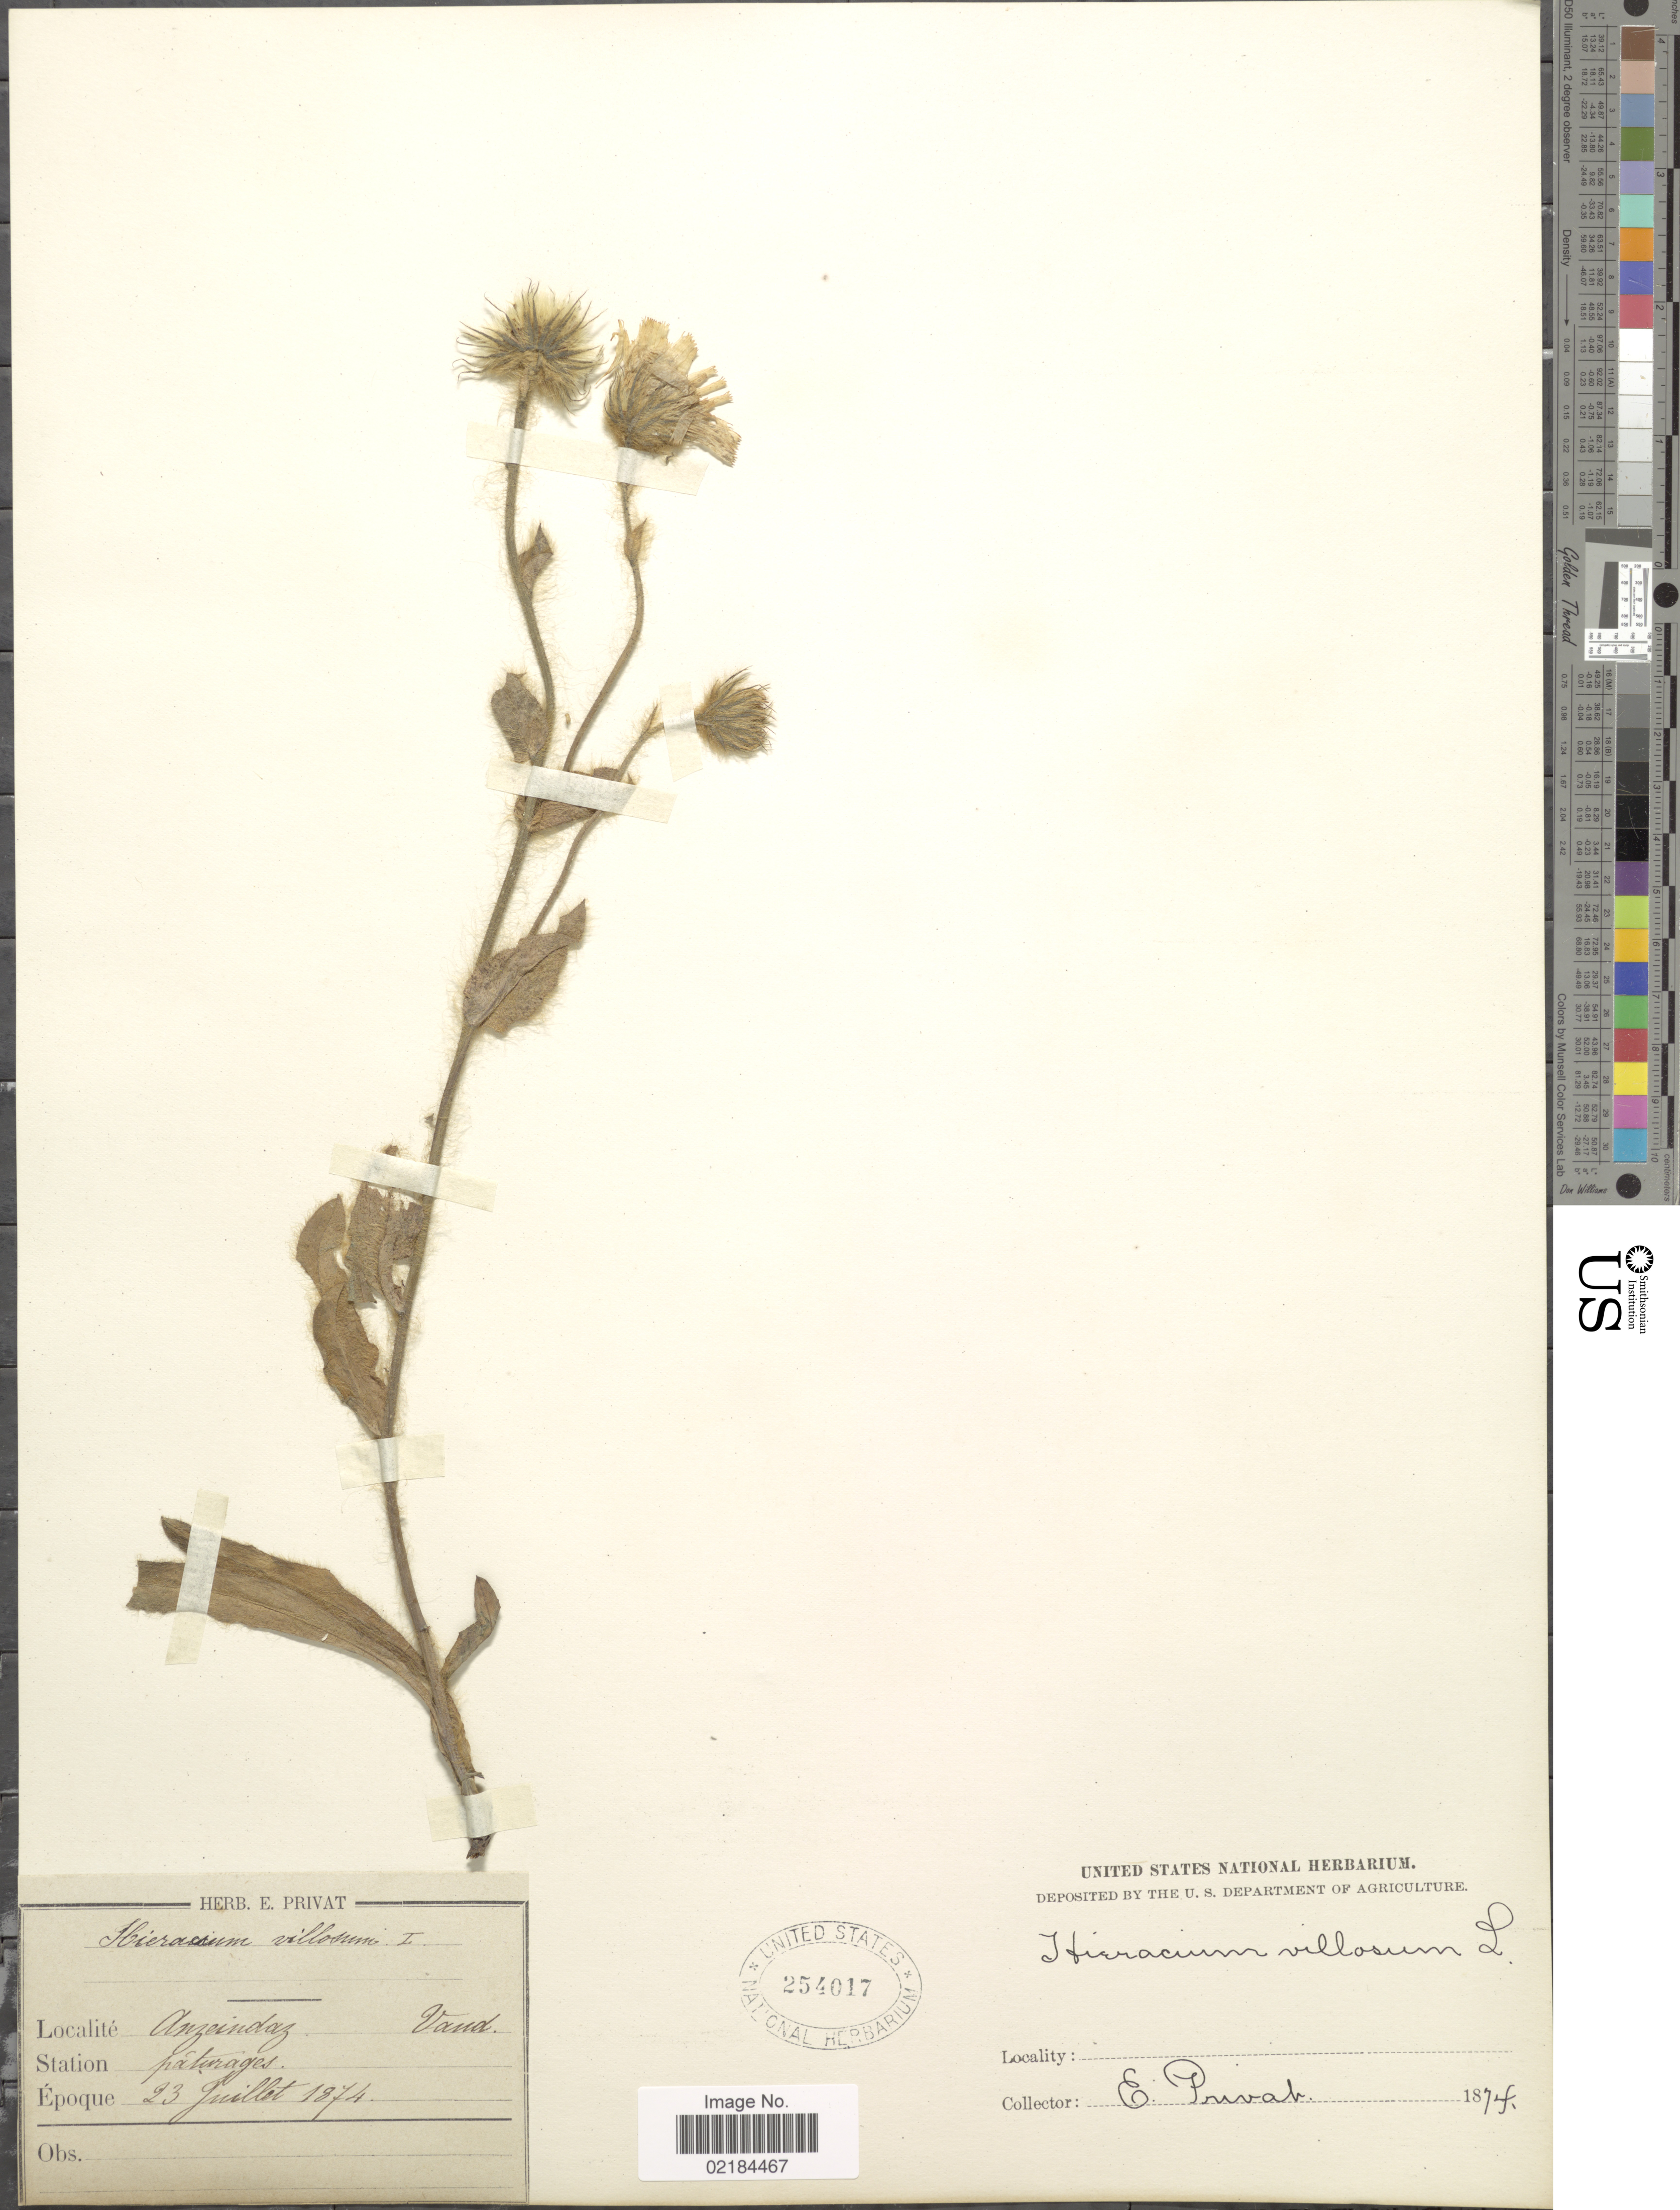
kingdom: Plantae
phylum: Tracheophyta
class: Magnoliopsida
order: Asterales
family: Asteraceae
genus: Hieracium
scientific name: Hieracium villosum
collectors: E. Privat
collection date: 1874-07-23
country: Switzerland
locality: Anzeindaz, Vaud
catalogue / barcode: US 254017